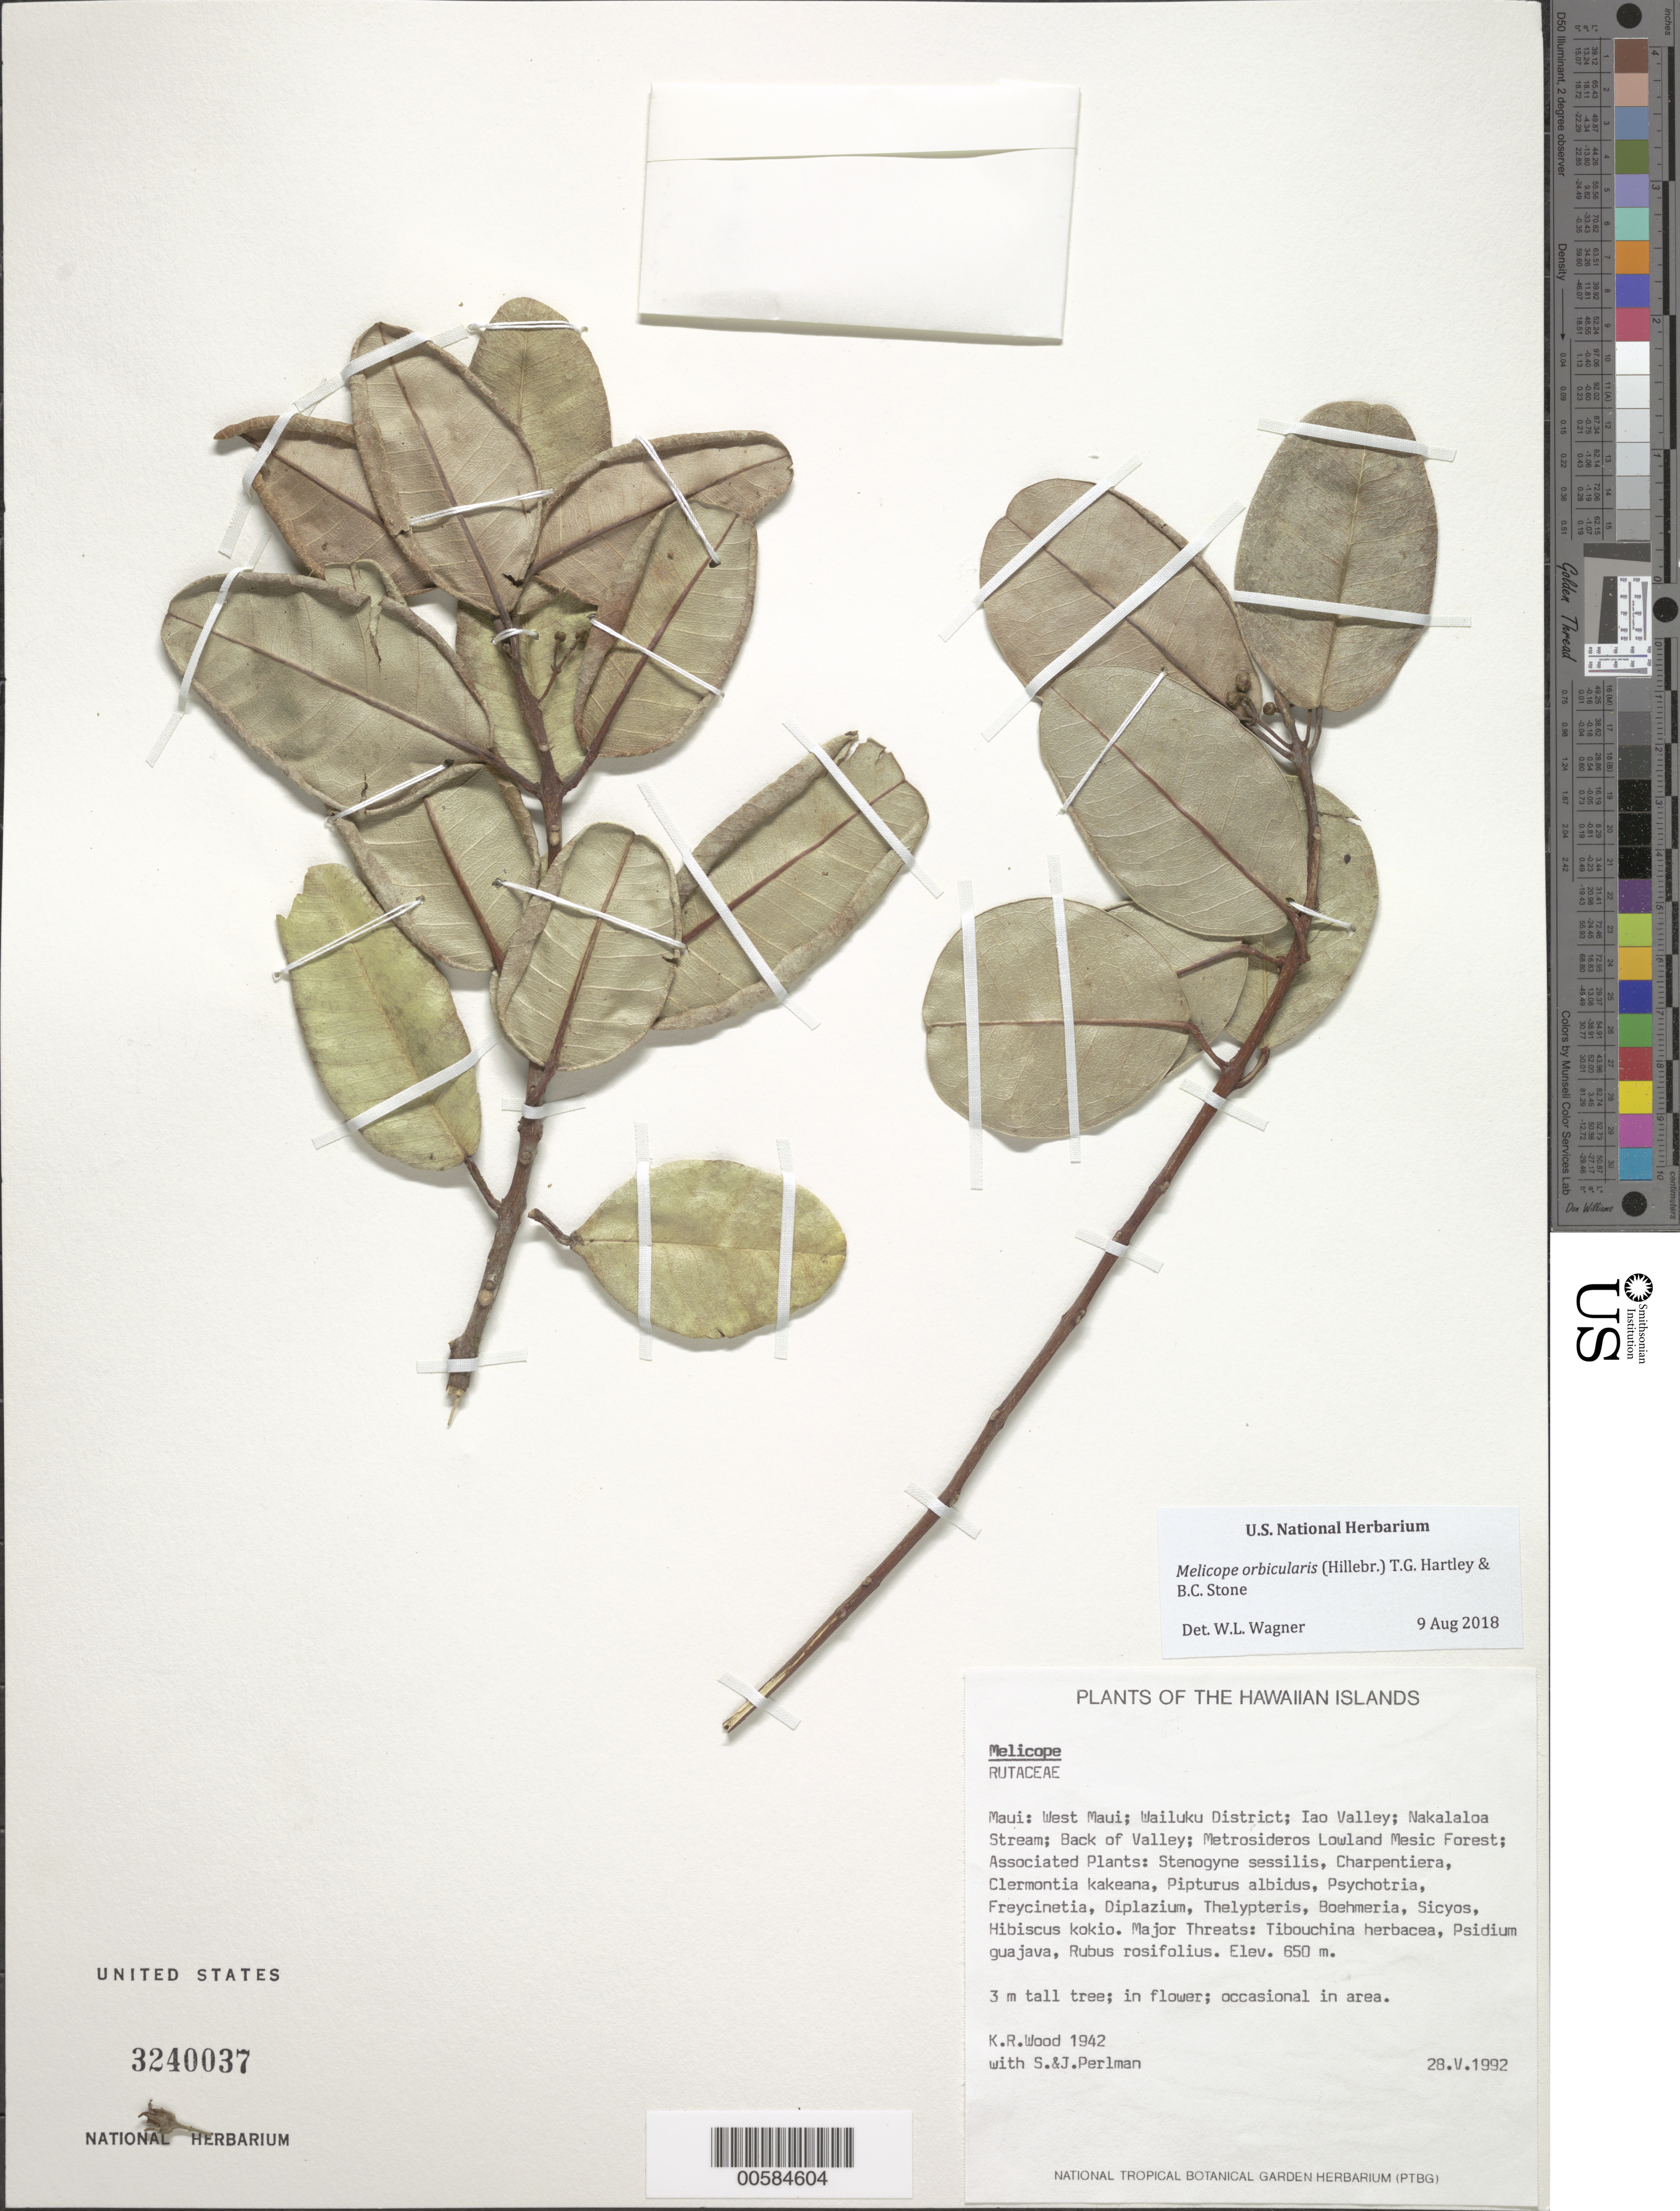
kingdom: Plantae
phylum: Tracheophyta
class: Magnoliopsida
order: Sapindales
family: Rutaceae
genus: Melicope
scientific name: Melicope radiata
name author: (H. St. John) T.G. Hartley & B.C. Stone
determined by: Wagner, W. L., (BOT), Smithsonian Institution - National Museum of Natural History (UNITED STATES)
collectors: K. R. Wood, S. P. Perlman & J. Perlman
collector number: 1942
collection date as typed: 28 May 1992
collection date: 1992-05-28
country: United States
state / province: Hawaii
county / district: Maui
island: Maui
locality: W Maui; Wailuku District; Iao Valley; Nakalaloa Stream; Back of Valley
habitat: Lowland mesic forest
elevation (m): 650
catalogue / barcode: US 3240037